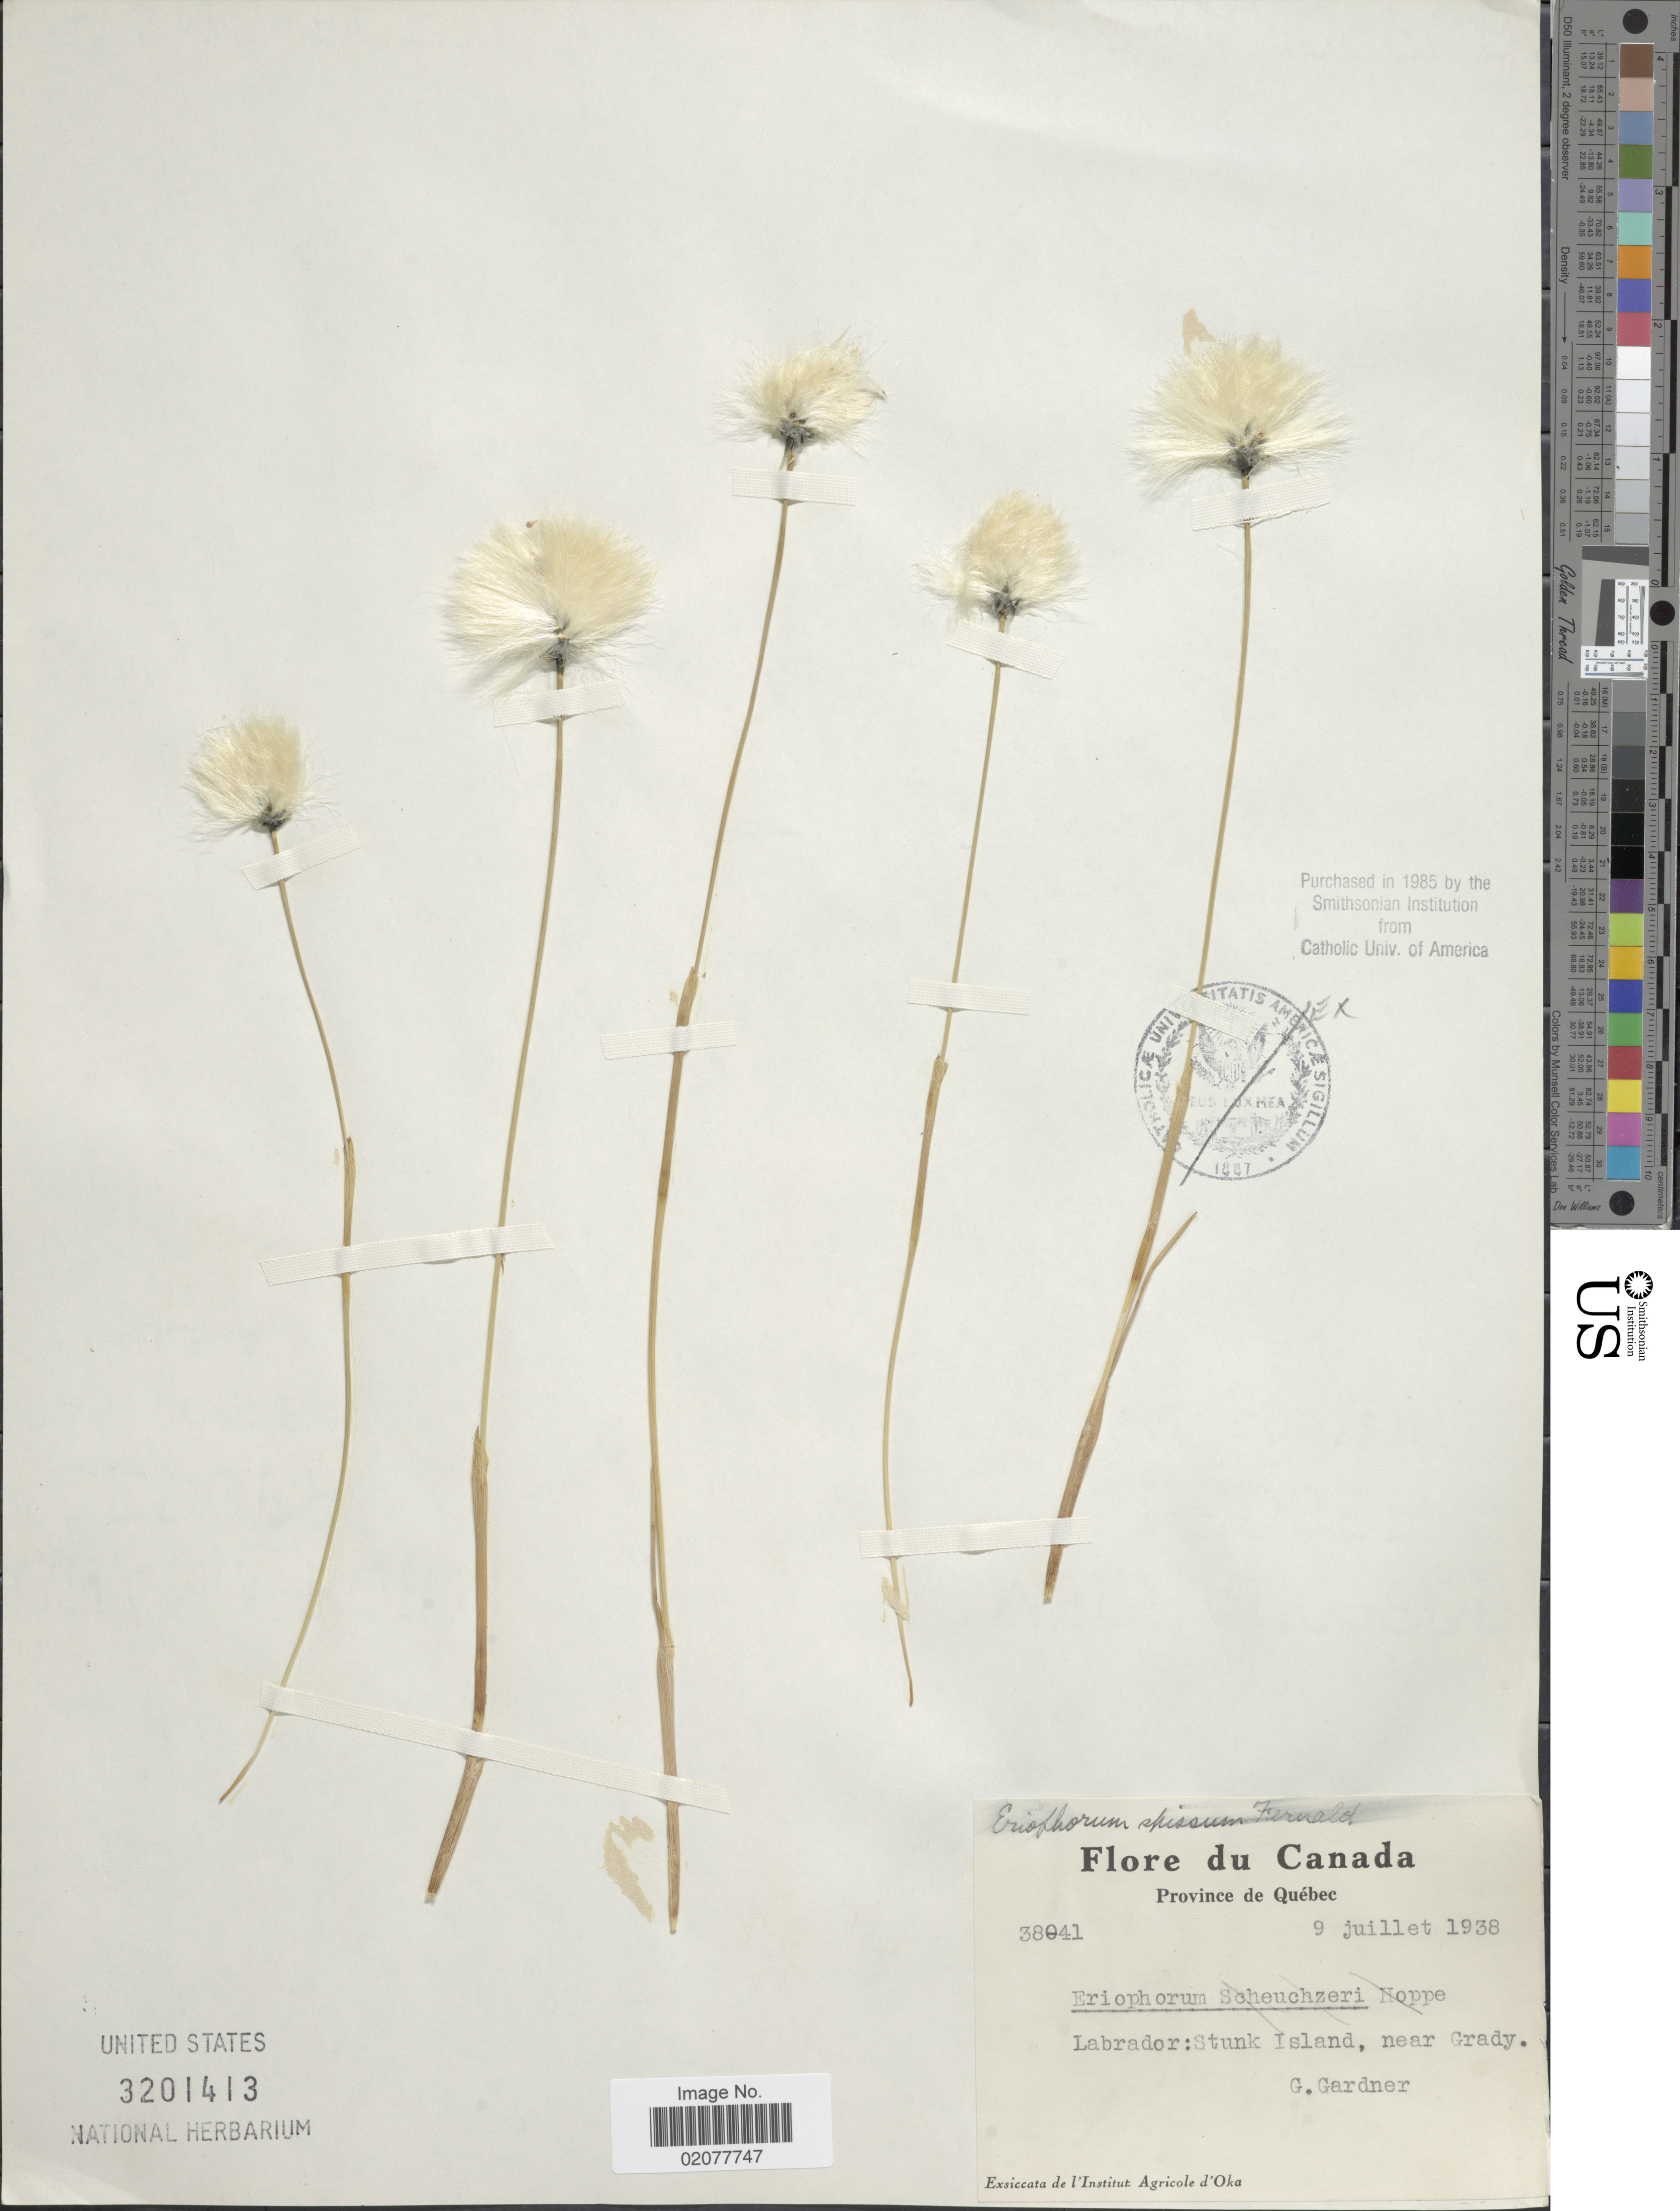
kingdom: Plantae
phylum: Tracheophyta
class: Liliopsida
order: Poales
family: Cyperaceae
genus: Eriophorum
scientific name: Eriophorum spissum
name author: Fernald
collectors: G. Gardner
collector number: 38041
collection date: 1938-07-09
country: Canada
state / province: Quebec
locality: Province de Québec. Labrador: Stunk Island, near Grady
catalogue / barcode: US 3201413